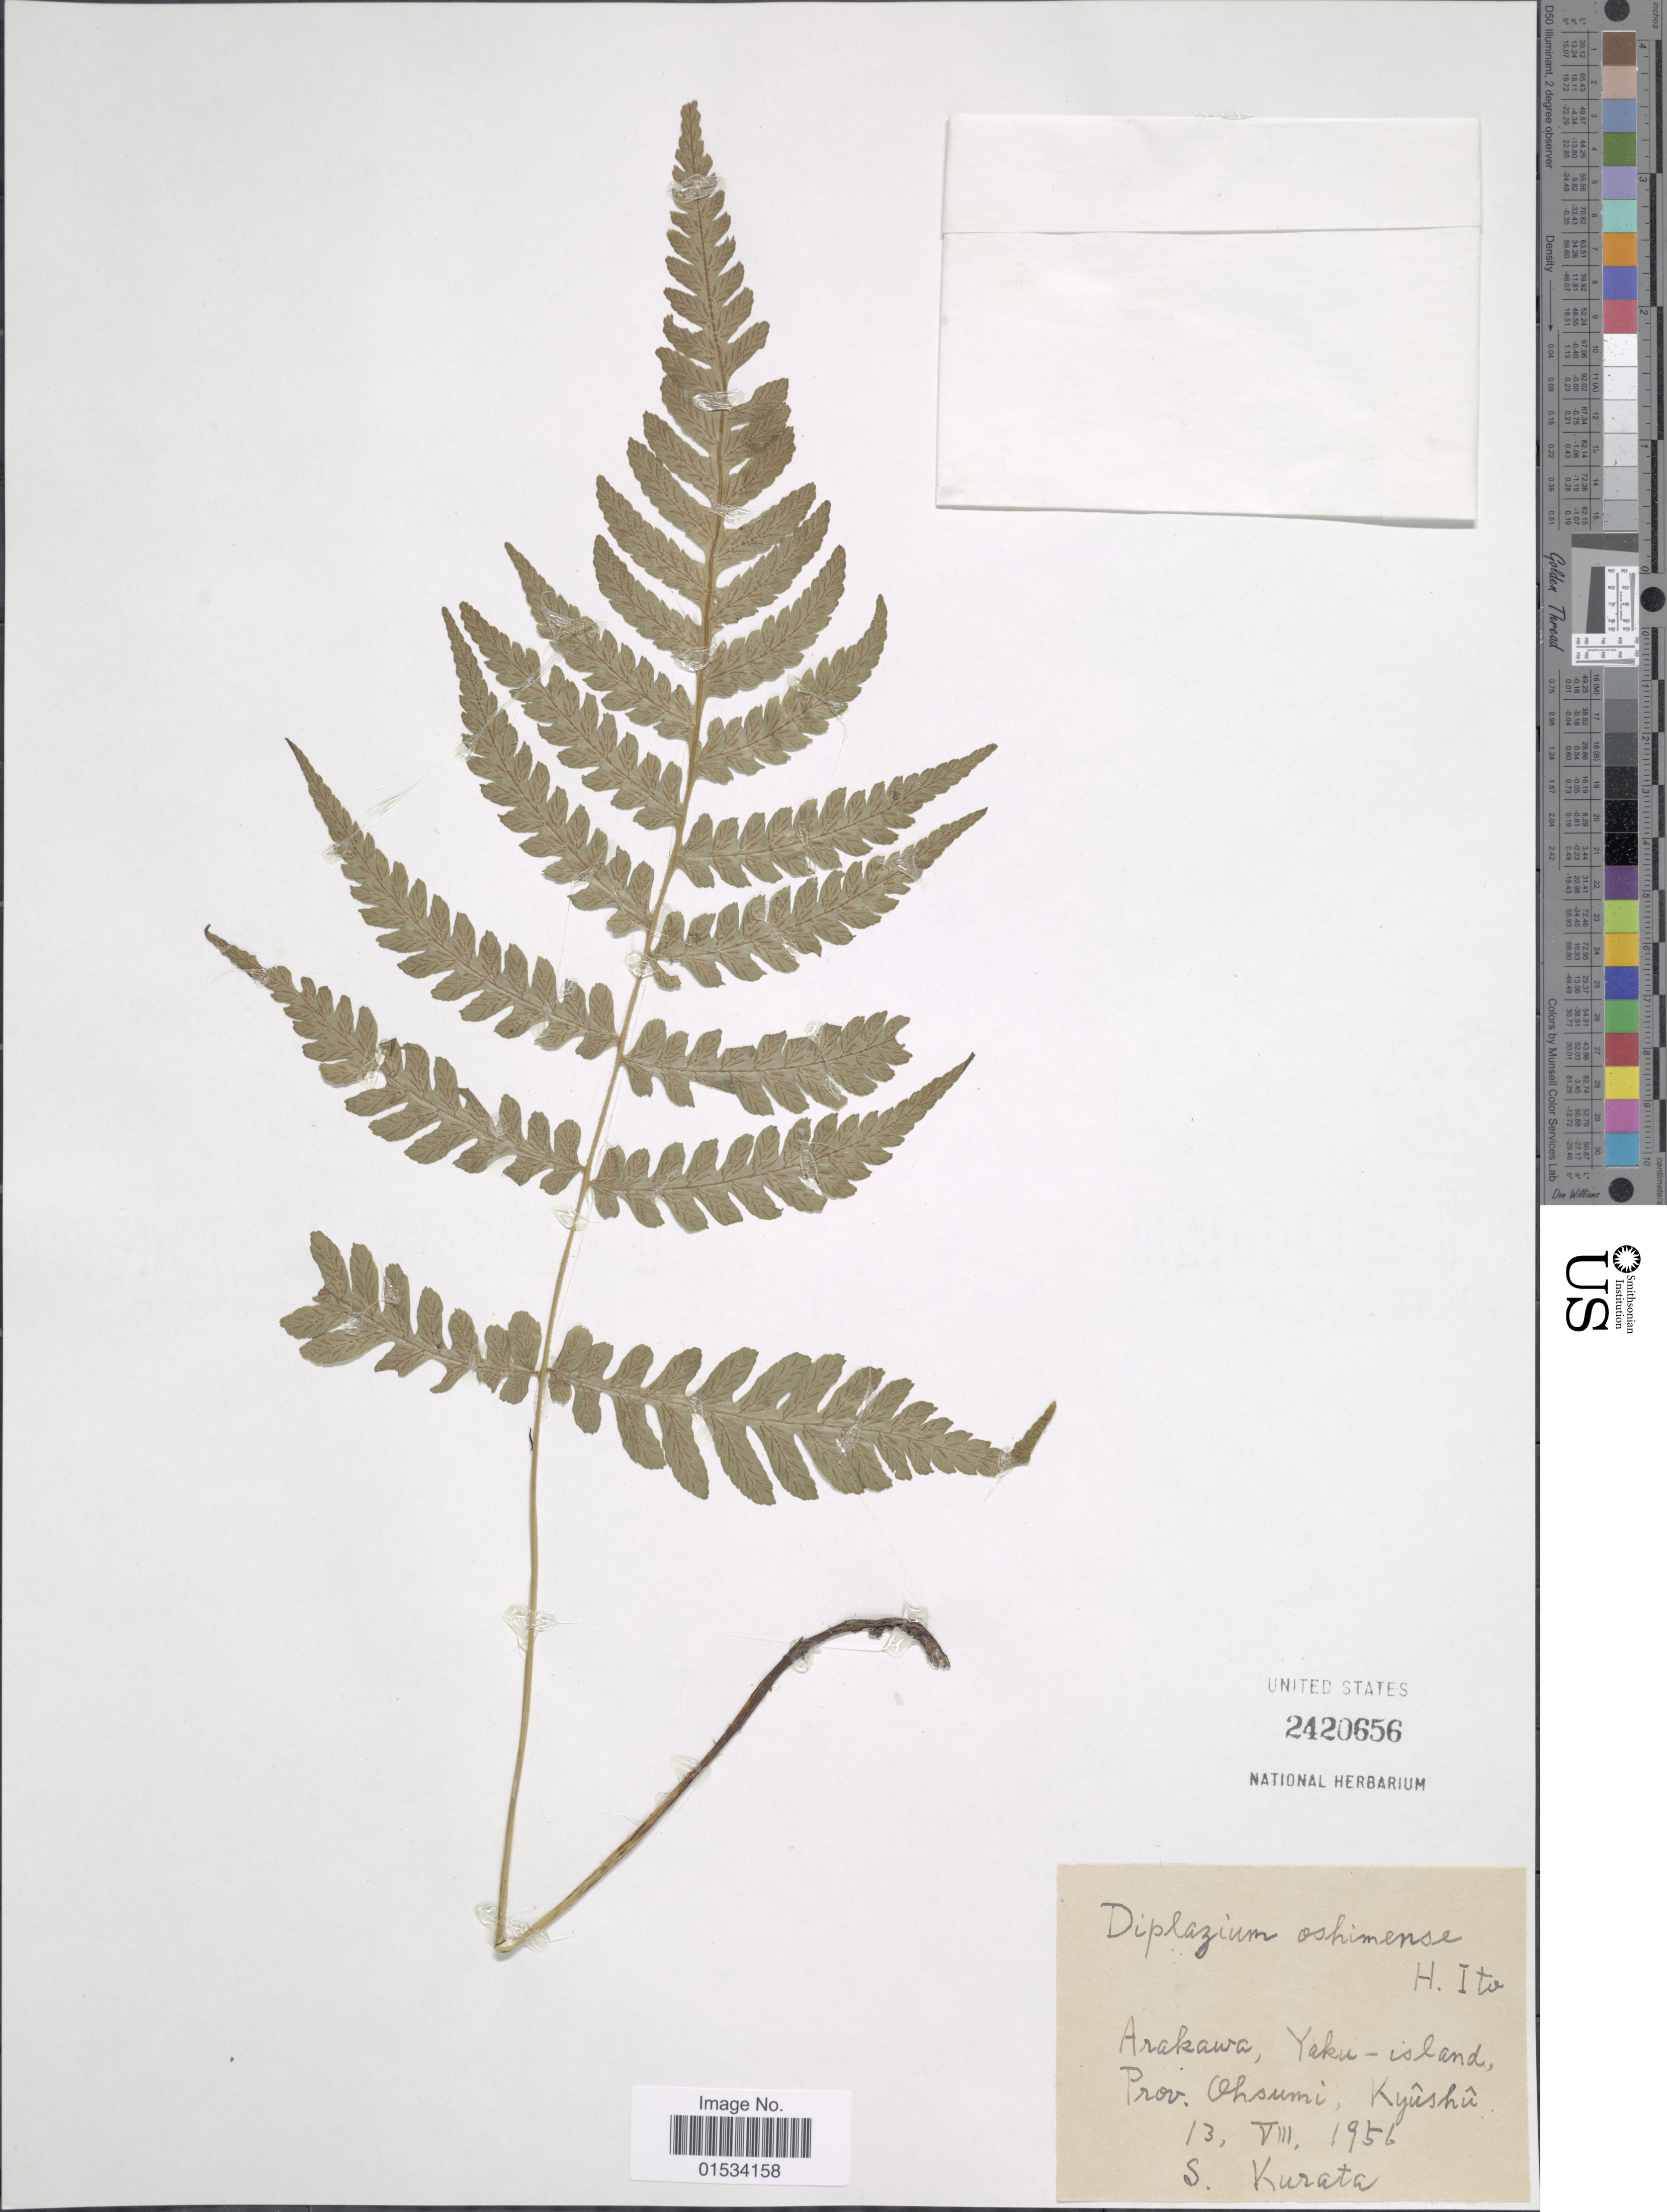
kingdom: Plantae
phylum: Tracheophyta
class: Polypodiopsida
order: Polypodiales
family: Athyriaceae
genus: Diplazium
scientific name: Diplazium oshimense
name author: H. Itô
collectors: Sa. Kurata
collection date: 1956-08-13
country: Japan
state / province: Kagosima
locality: Arakawa, Yaku-island,Prov. Ohsumi, Kyushu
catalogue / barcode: US 2420656